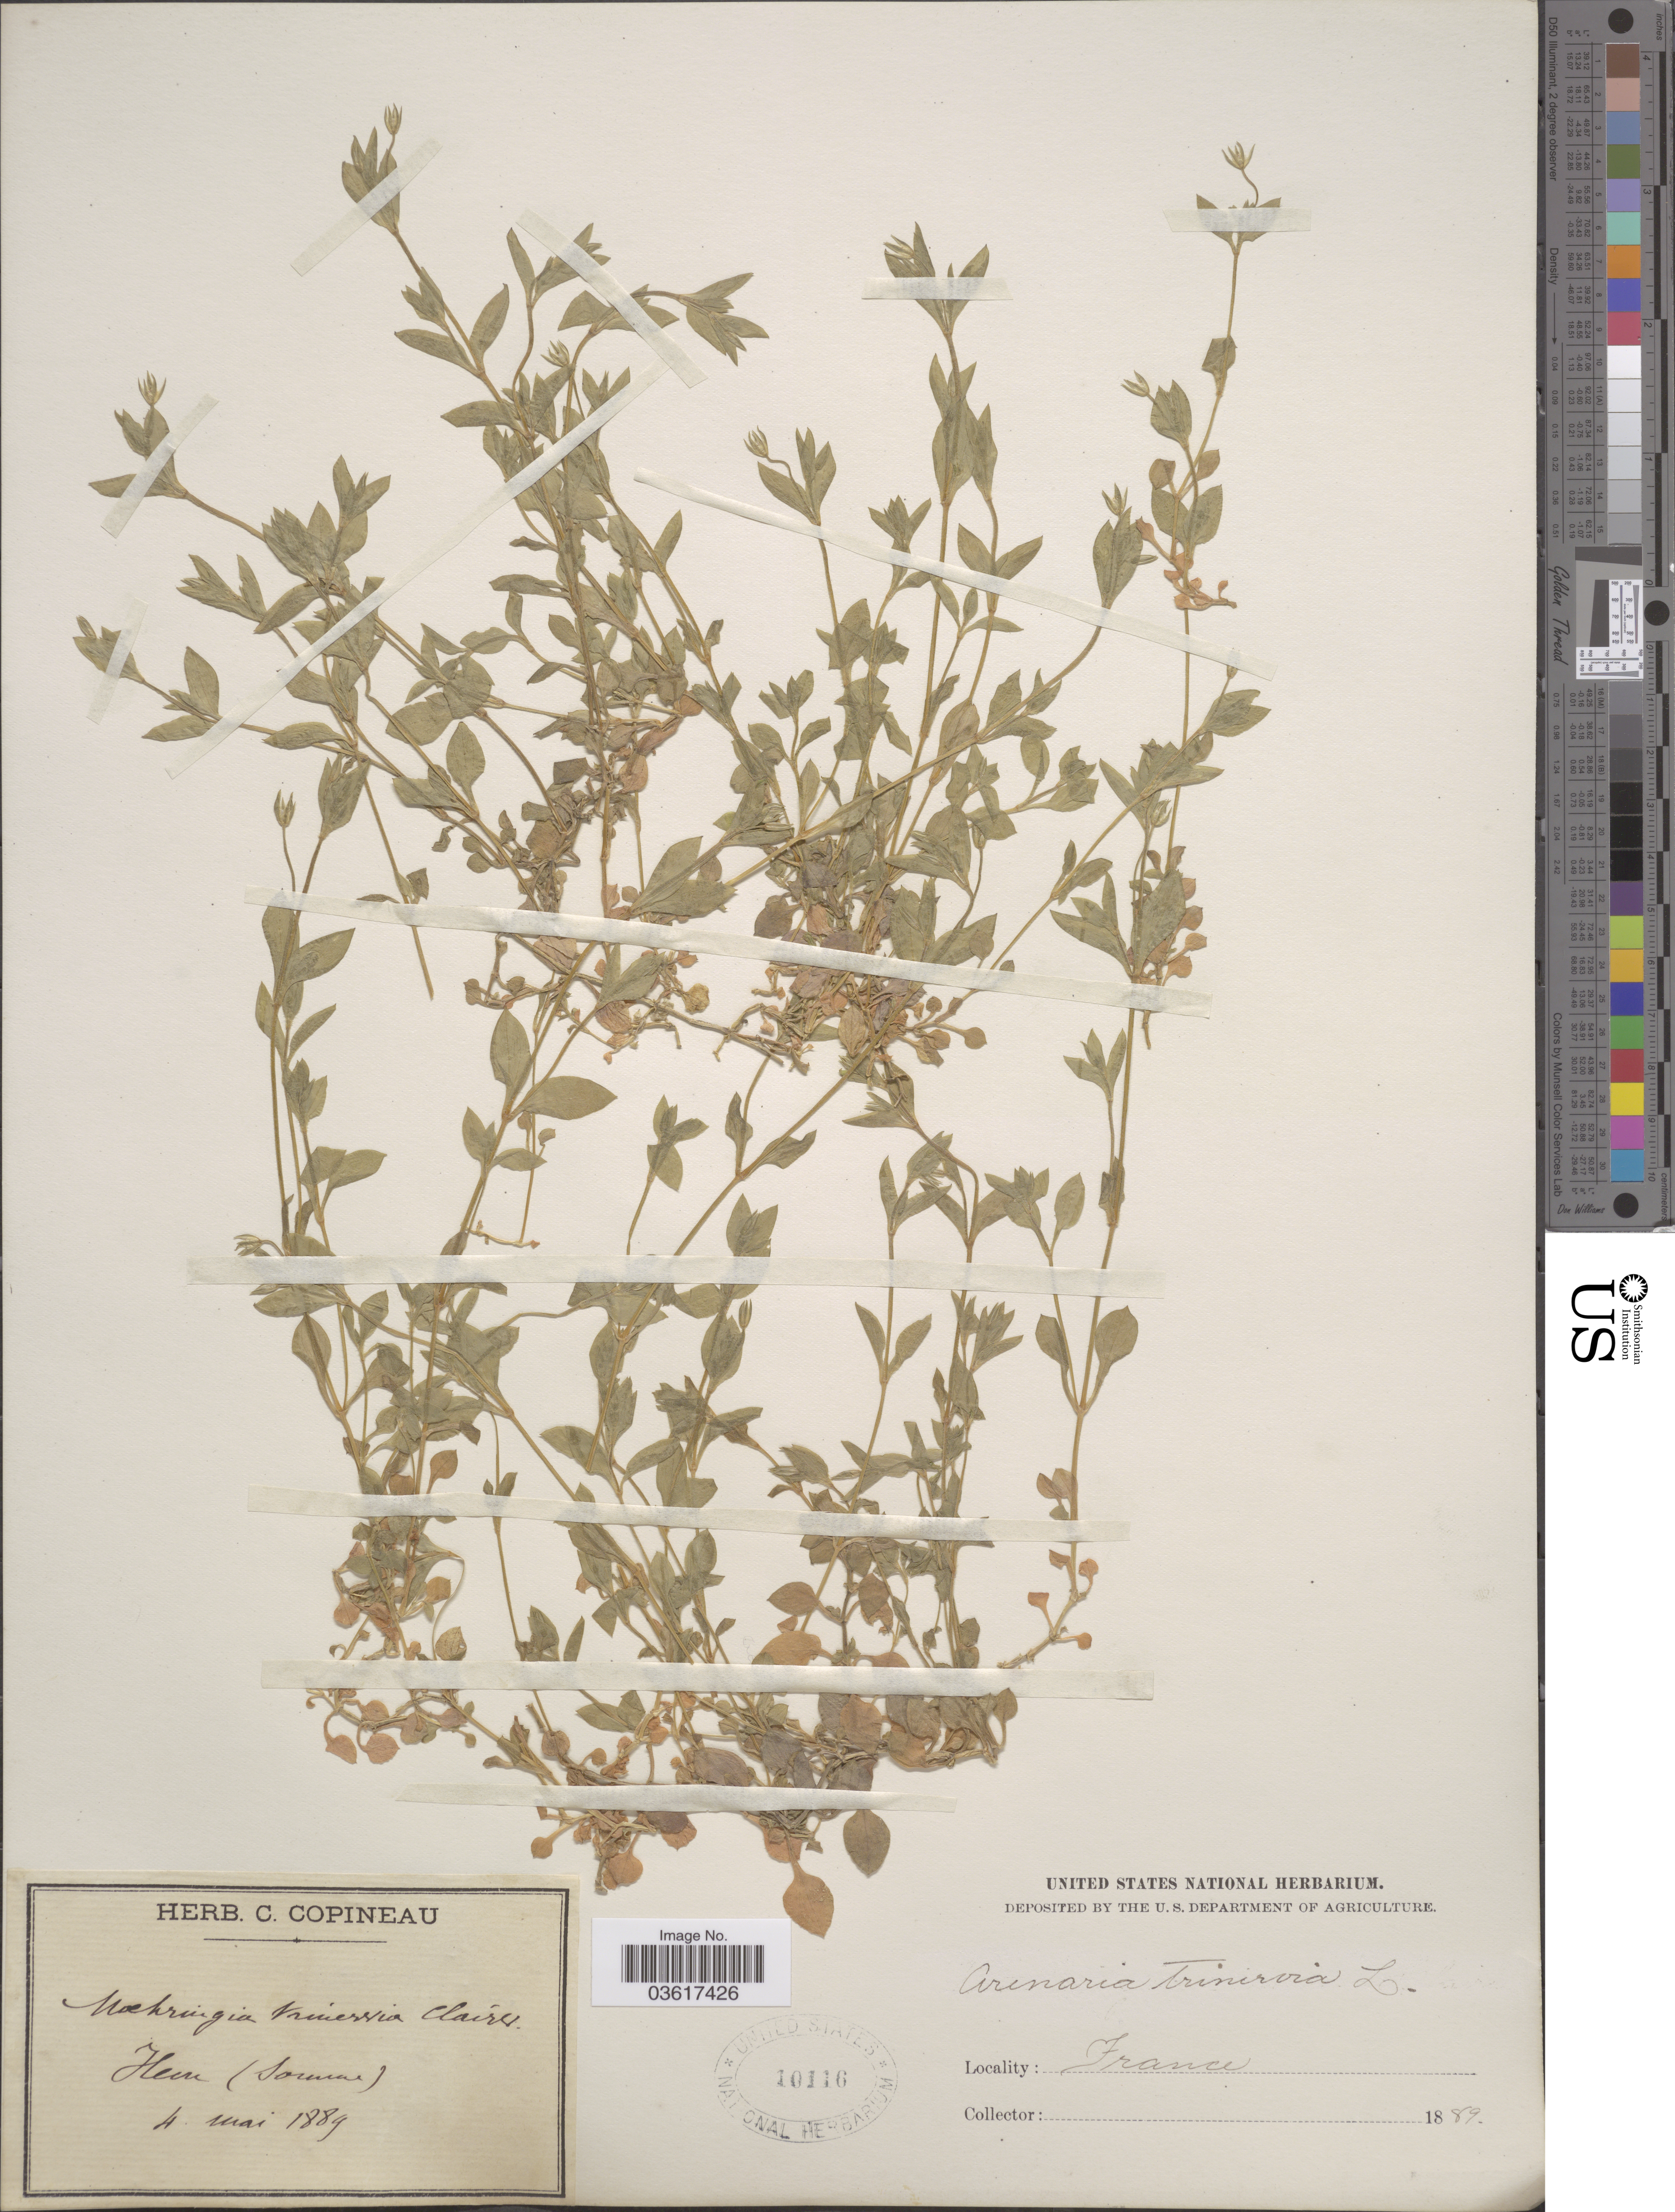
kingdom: Plantae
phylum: Tracheophyta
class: Magnoliopsida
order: Caryophyllales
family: Caryophyllaceae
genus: Moehringia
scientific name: Moehringia trinervia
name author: (L.) Clairv.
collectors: ex herb. C. Copineau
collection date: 1889-05-04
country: France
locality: Hem (Somme).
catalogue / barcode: US 10116